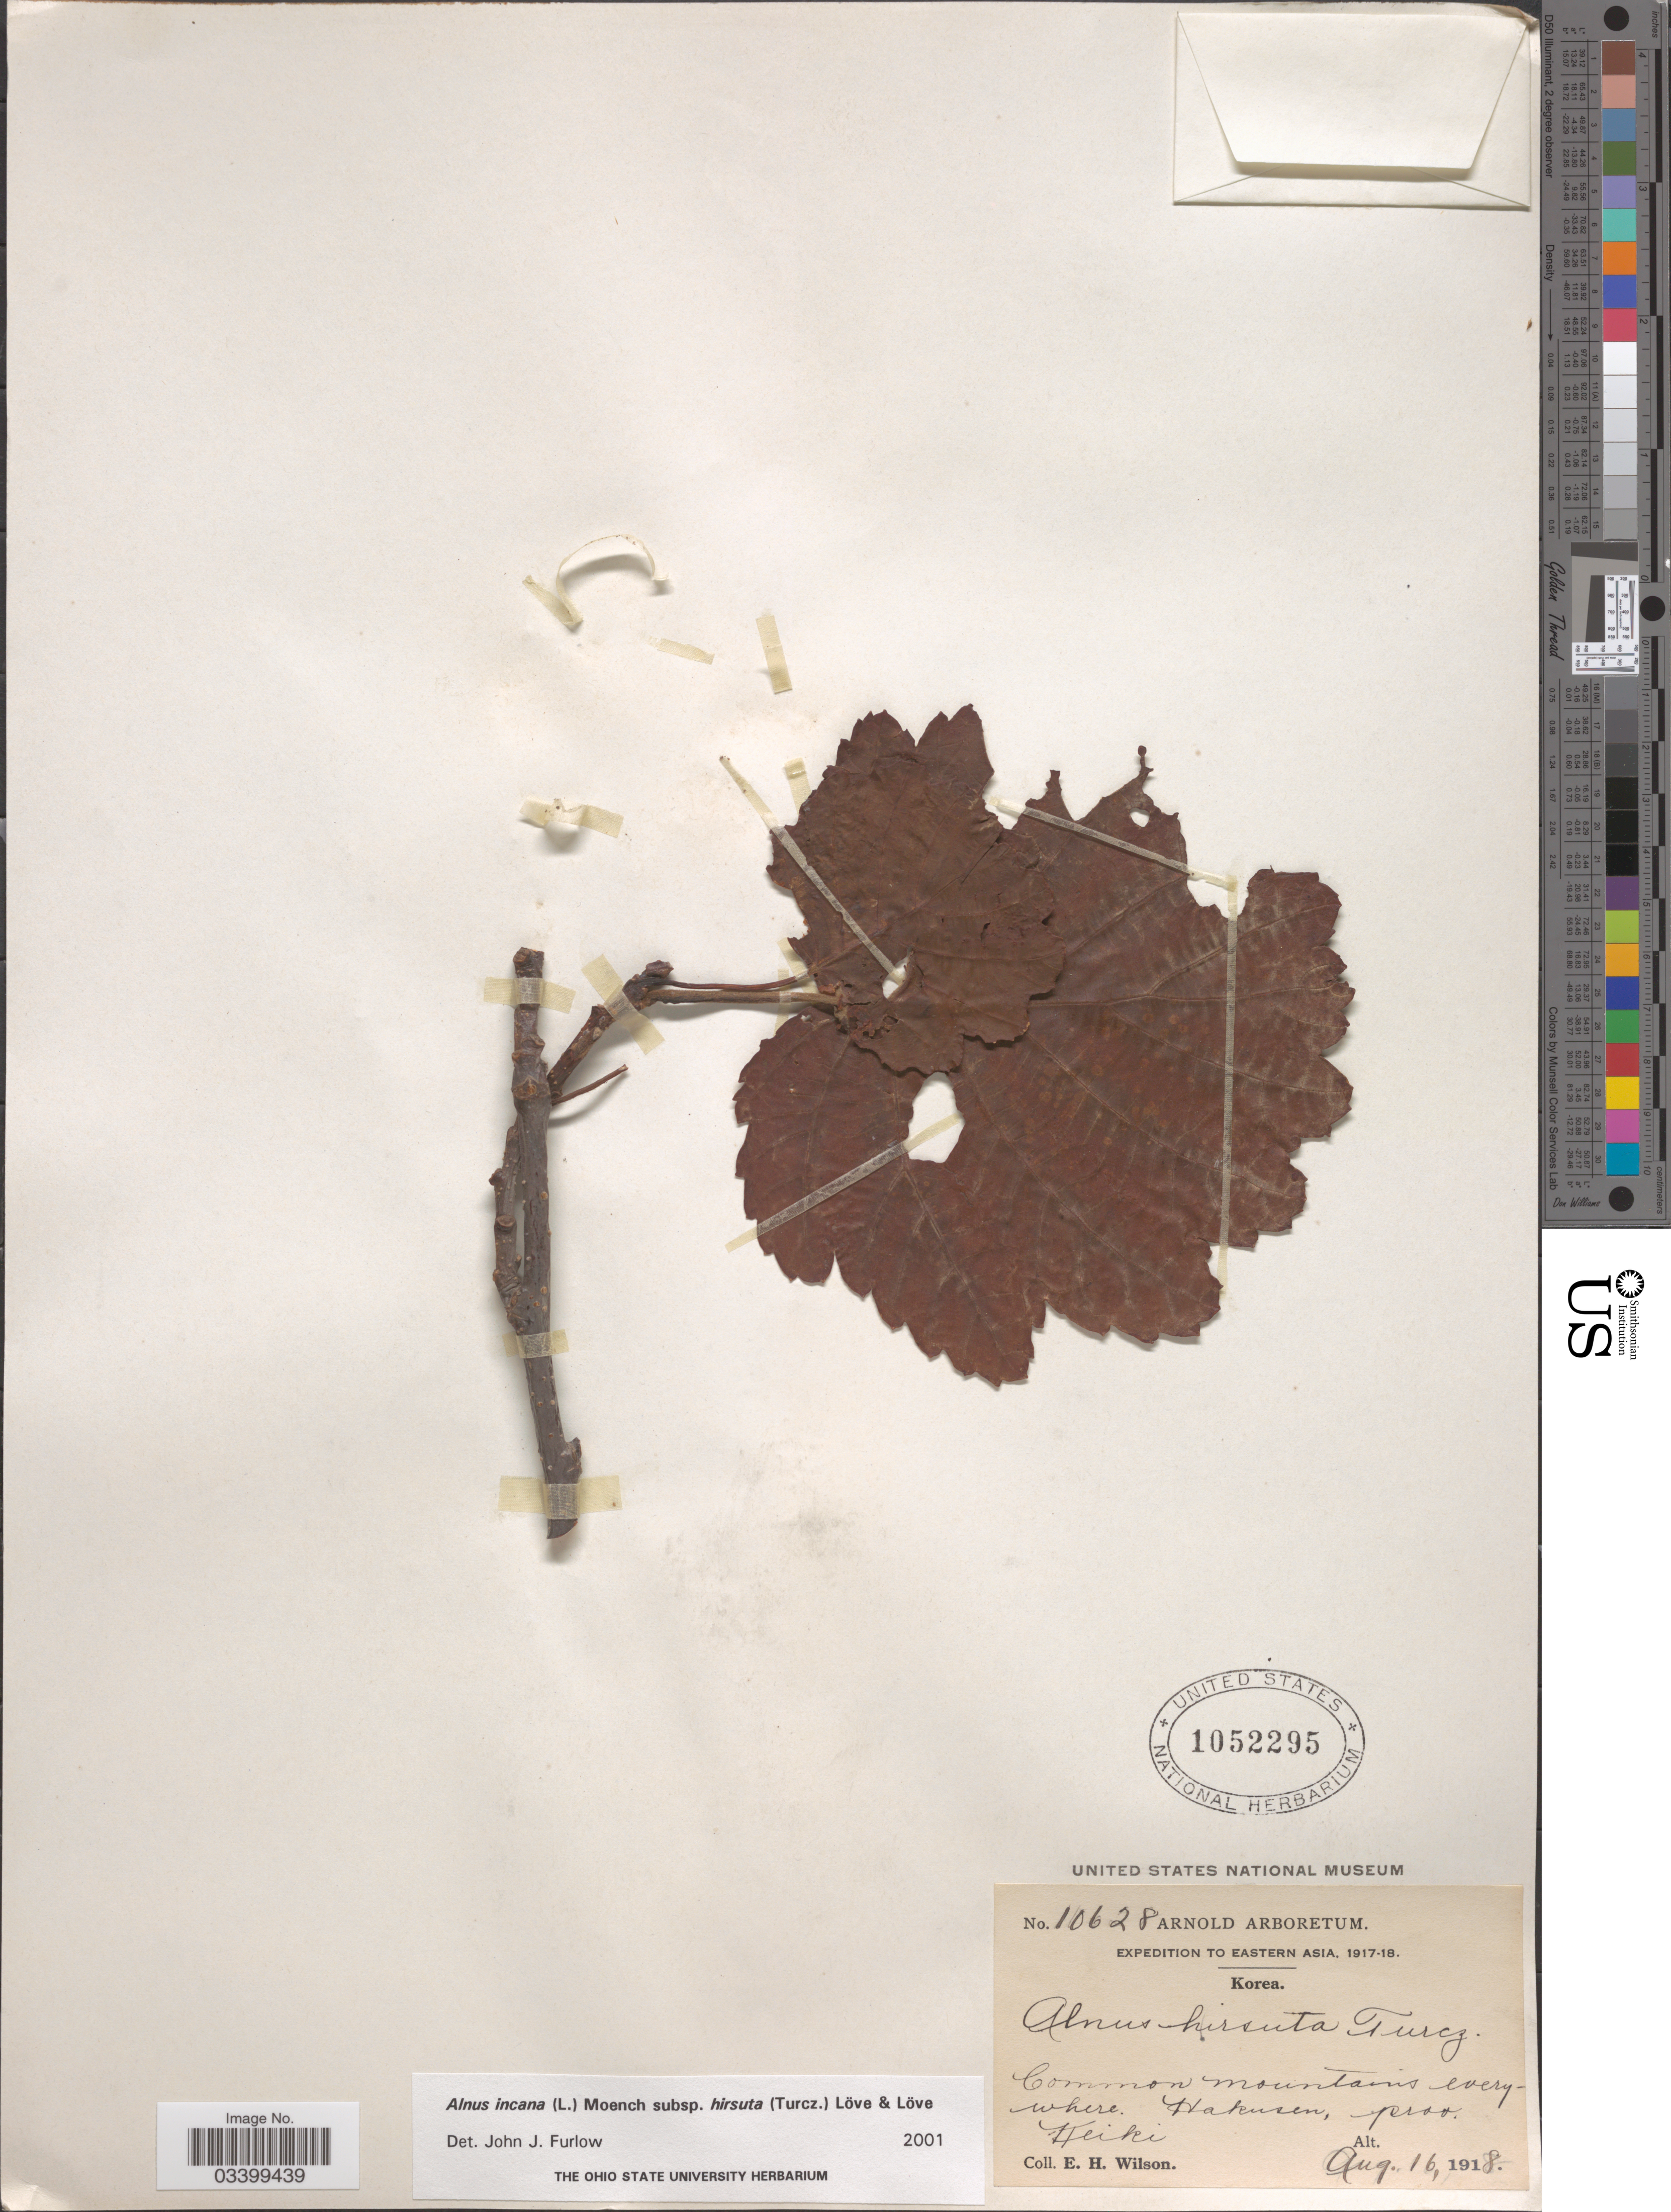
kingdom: Plantae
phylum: Tracheophyta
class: Magnoliopsida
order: Fagales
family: Betulaceae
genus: Alnus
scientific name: Alnus incana subsp. hirsuta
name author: (Spach) Á. Löve & D. Löve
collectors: E. Wilson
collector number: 10628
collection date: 1918-08-16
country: South Korea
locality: Hakusen, prov. Keiki.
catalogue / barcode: US 1052295